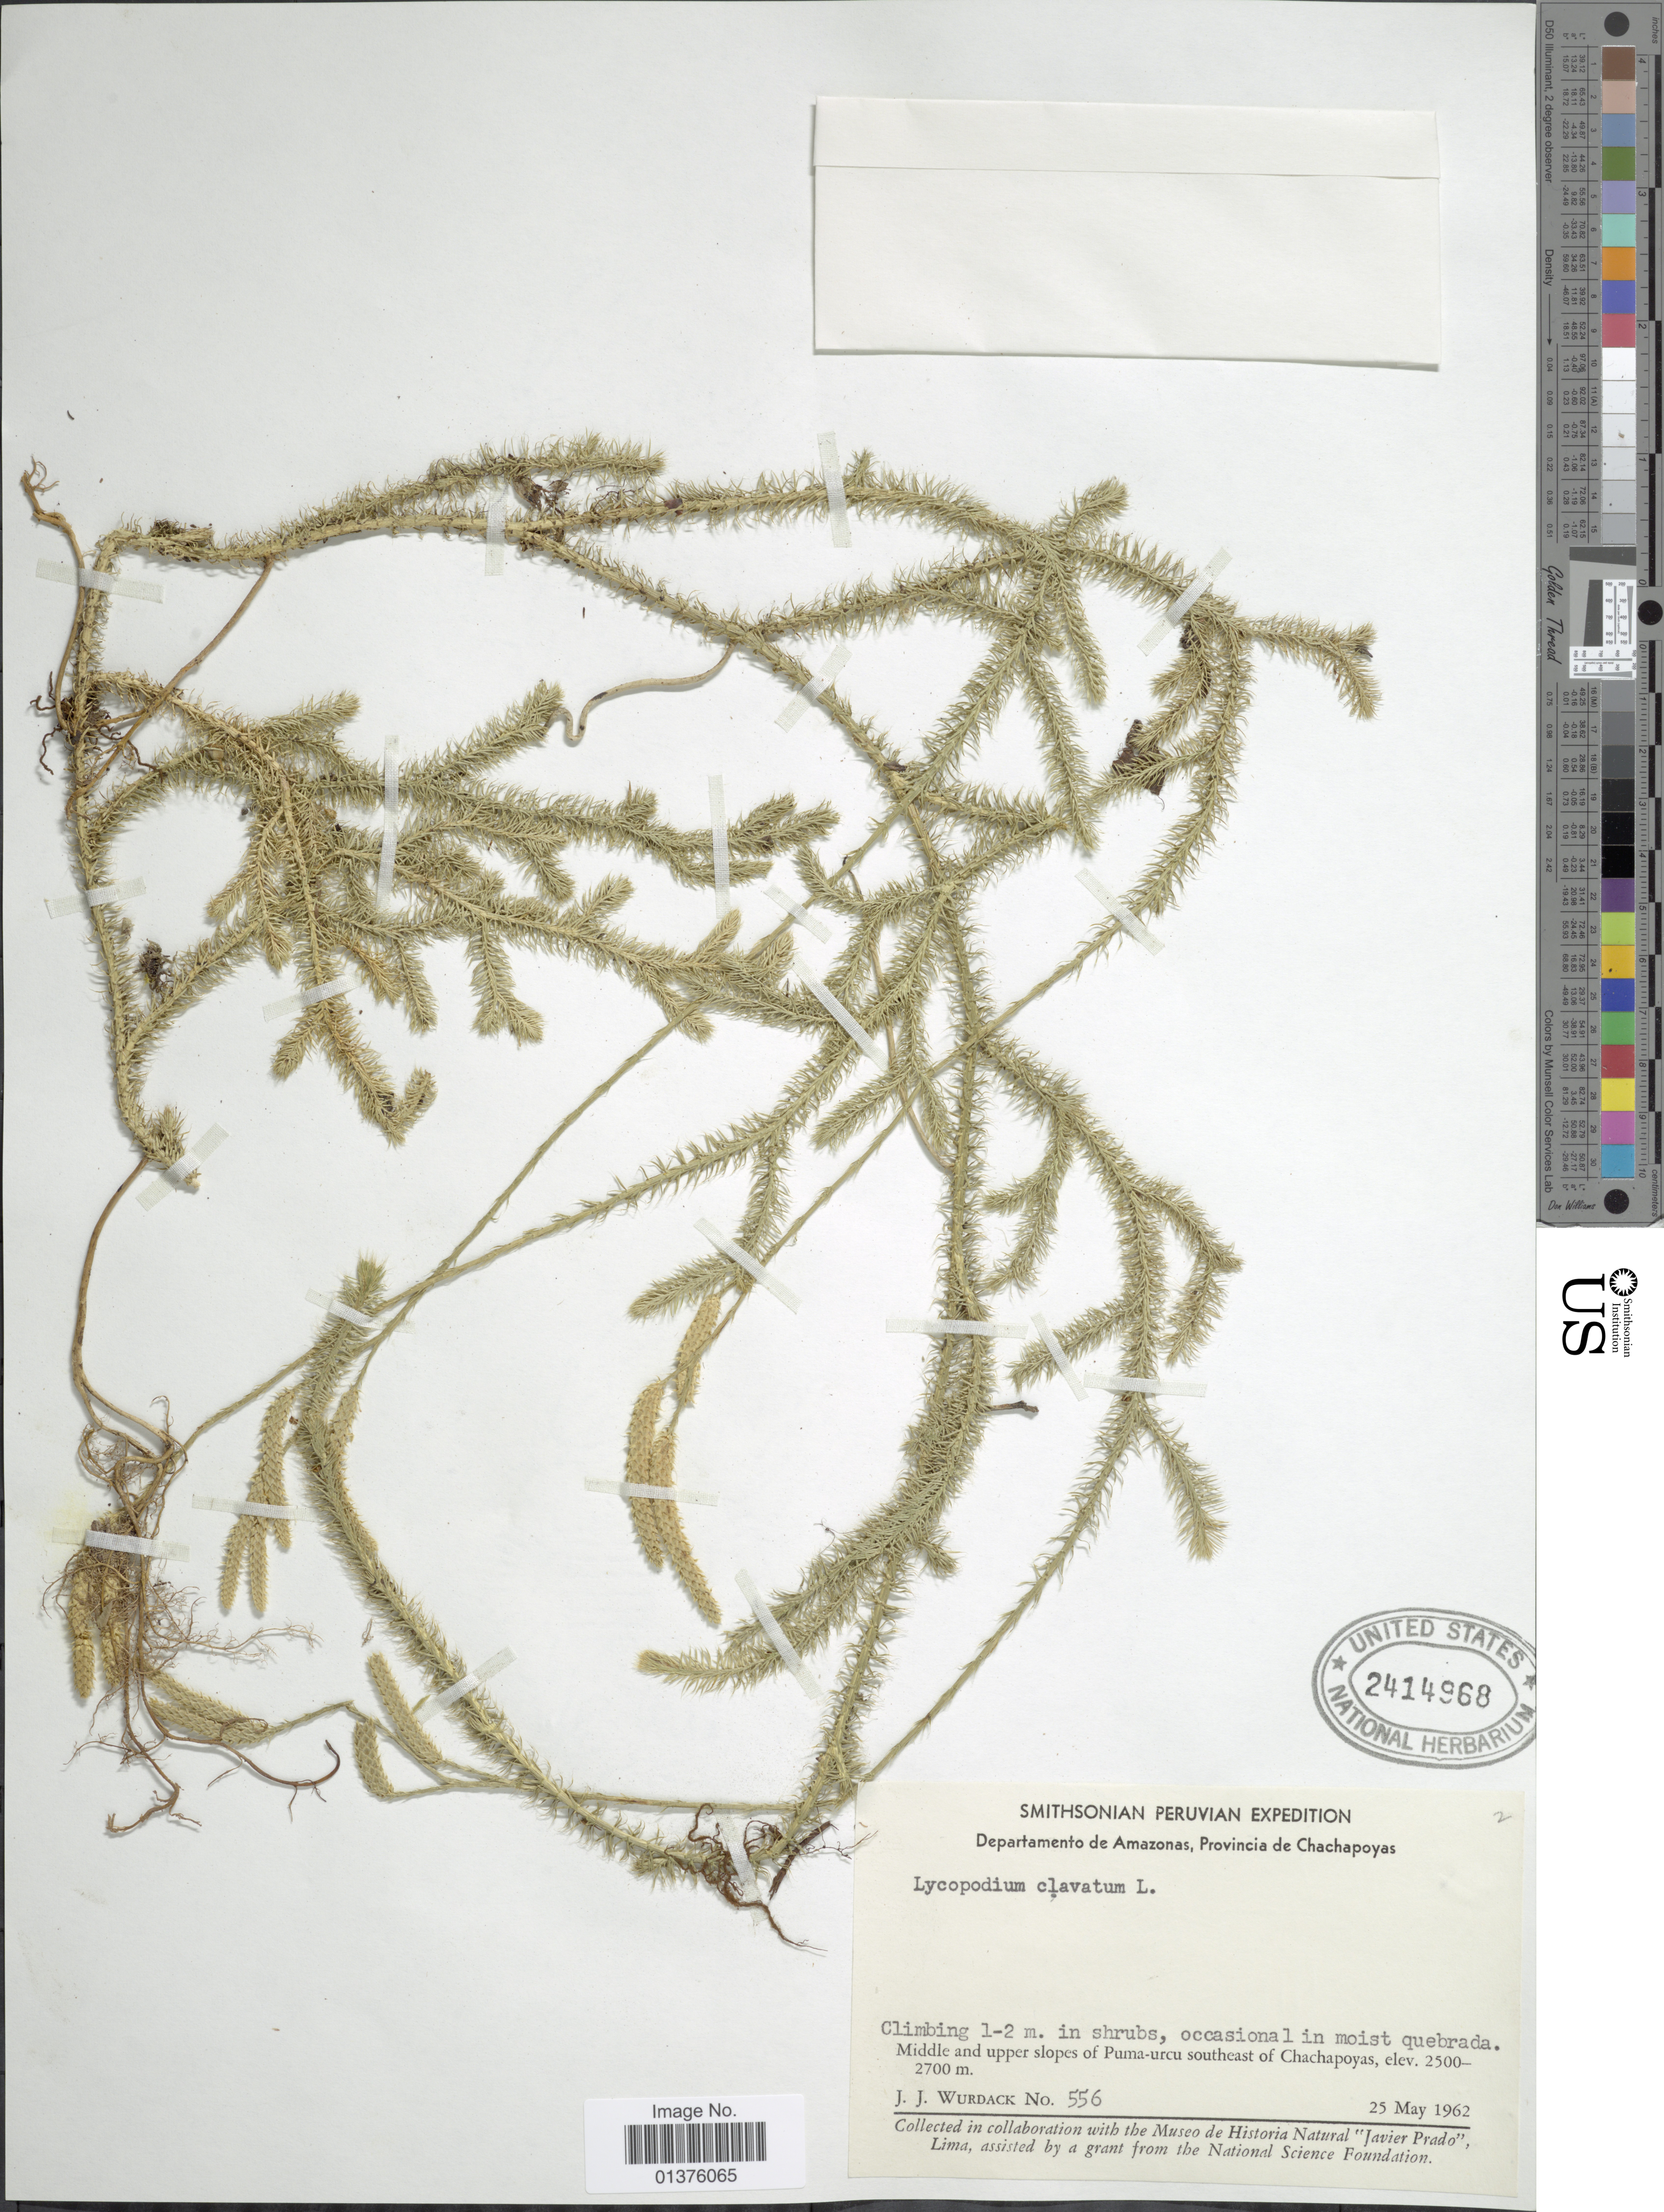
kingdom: Plantae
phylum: Tracheophyta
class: Lycopodiopsida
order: Lycopodiales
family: Lycopodiaceae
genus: Lycopodium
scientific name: Lycopodium clavatum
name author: L.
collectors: J. J. Wurdack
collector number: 556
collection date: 1962-05-25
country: Peru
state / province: Amazonas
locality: Departamento de Amazonas, Provincia de Chachapoyas, Middle and upper slopes of Puma -urco southeast of Chachapoyas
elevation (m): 2500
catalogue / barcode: US 2414968